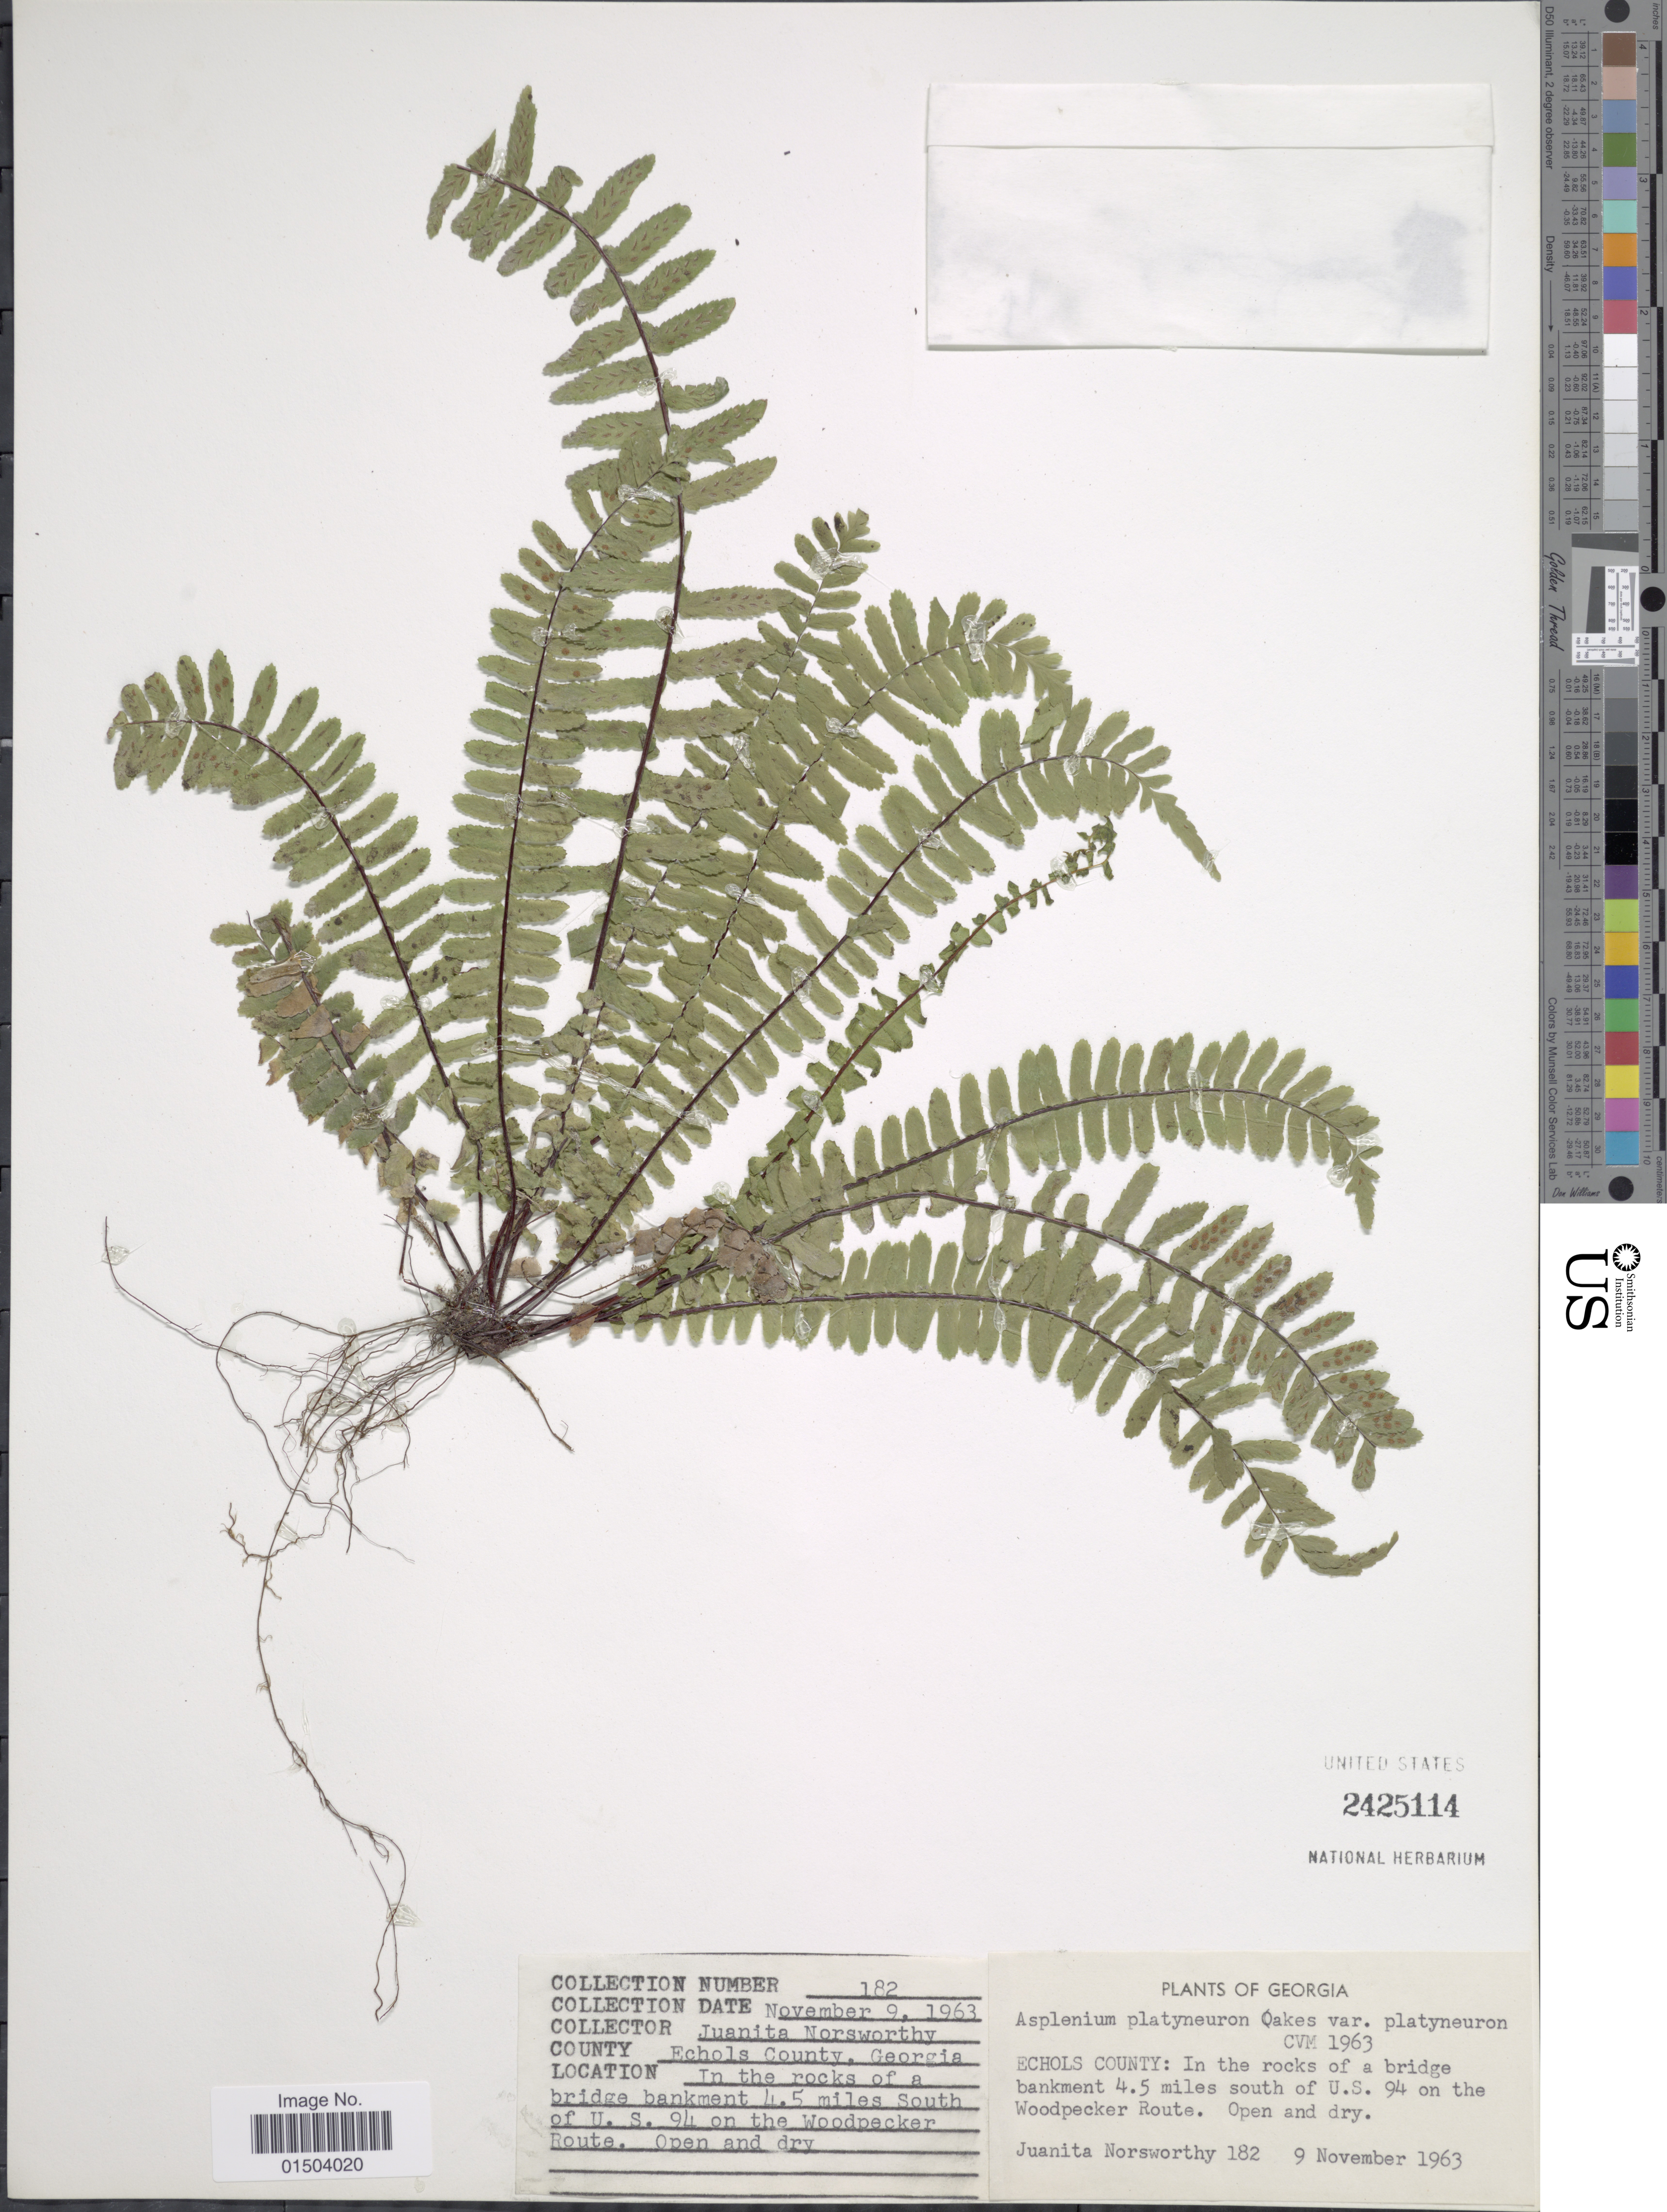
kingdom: Plantae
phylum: Tracheophyta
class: Polypodiopsida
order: Polypodiales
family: Aspleniaceae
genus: Asplenium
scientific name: Asplenium platyneuron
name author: (L.) Britton, Stearns & Poggenb.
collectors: J. Norsworthy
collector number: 182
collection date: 1963-11-09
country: United States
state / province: Georgia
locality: Echols County: In the rocks of a bridge bankment 4.5 miles south of U.S. 94 on the Woodpecker Route.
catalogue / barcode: US 2425114